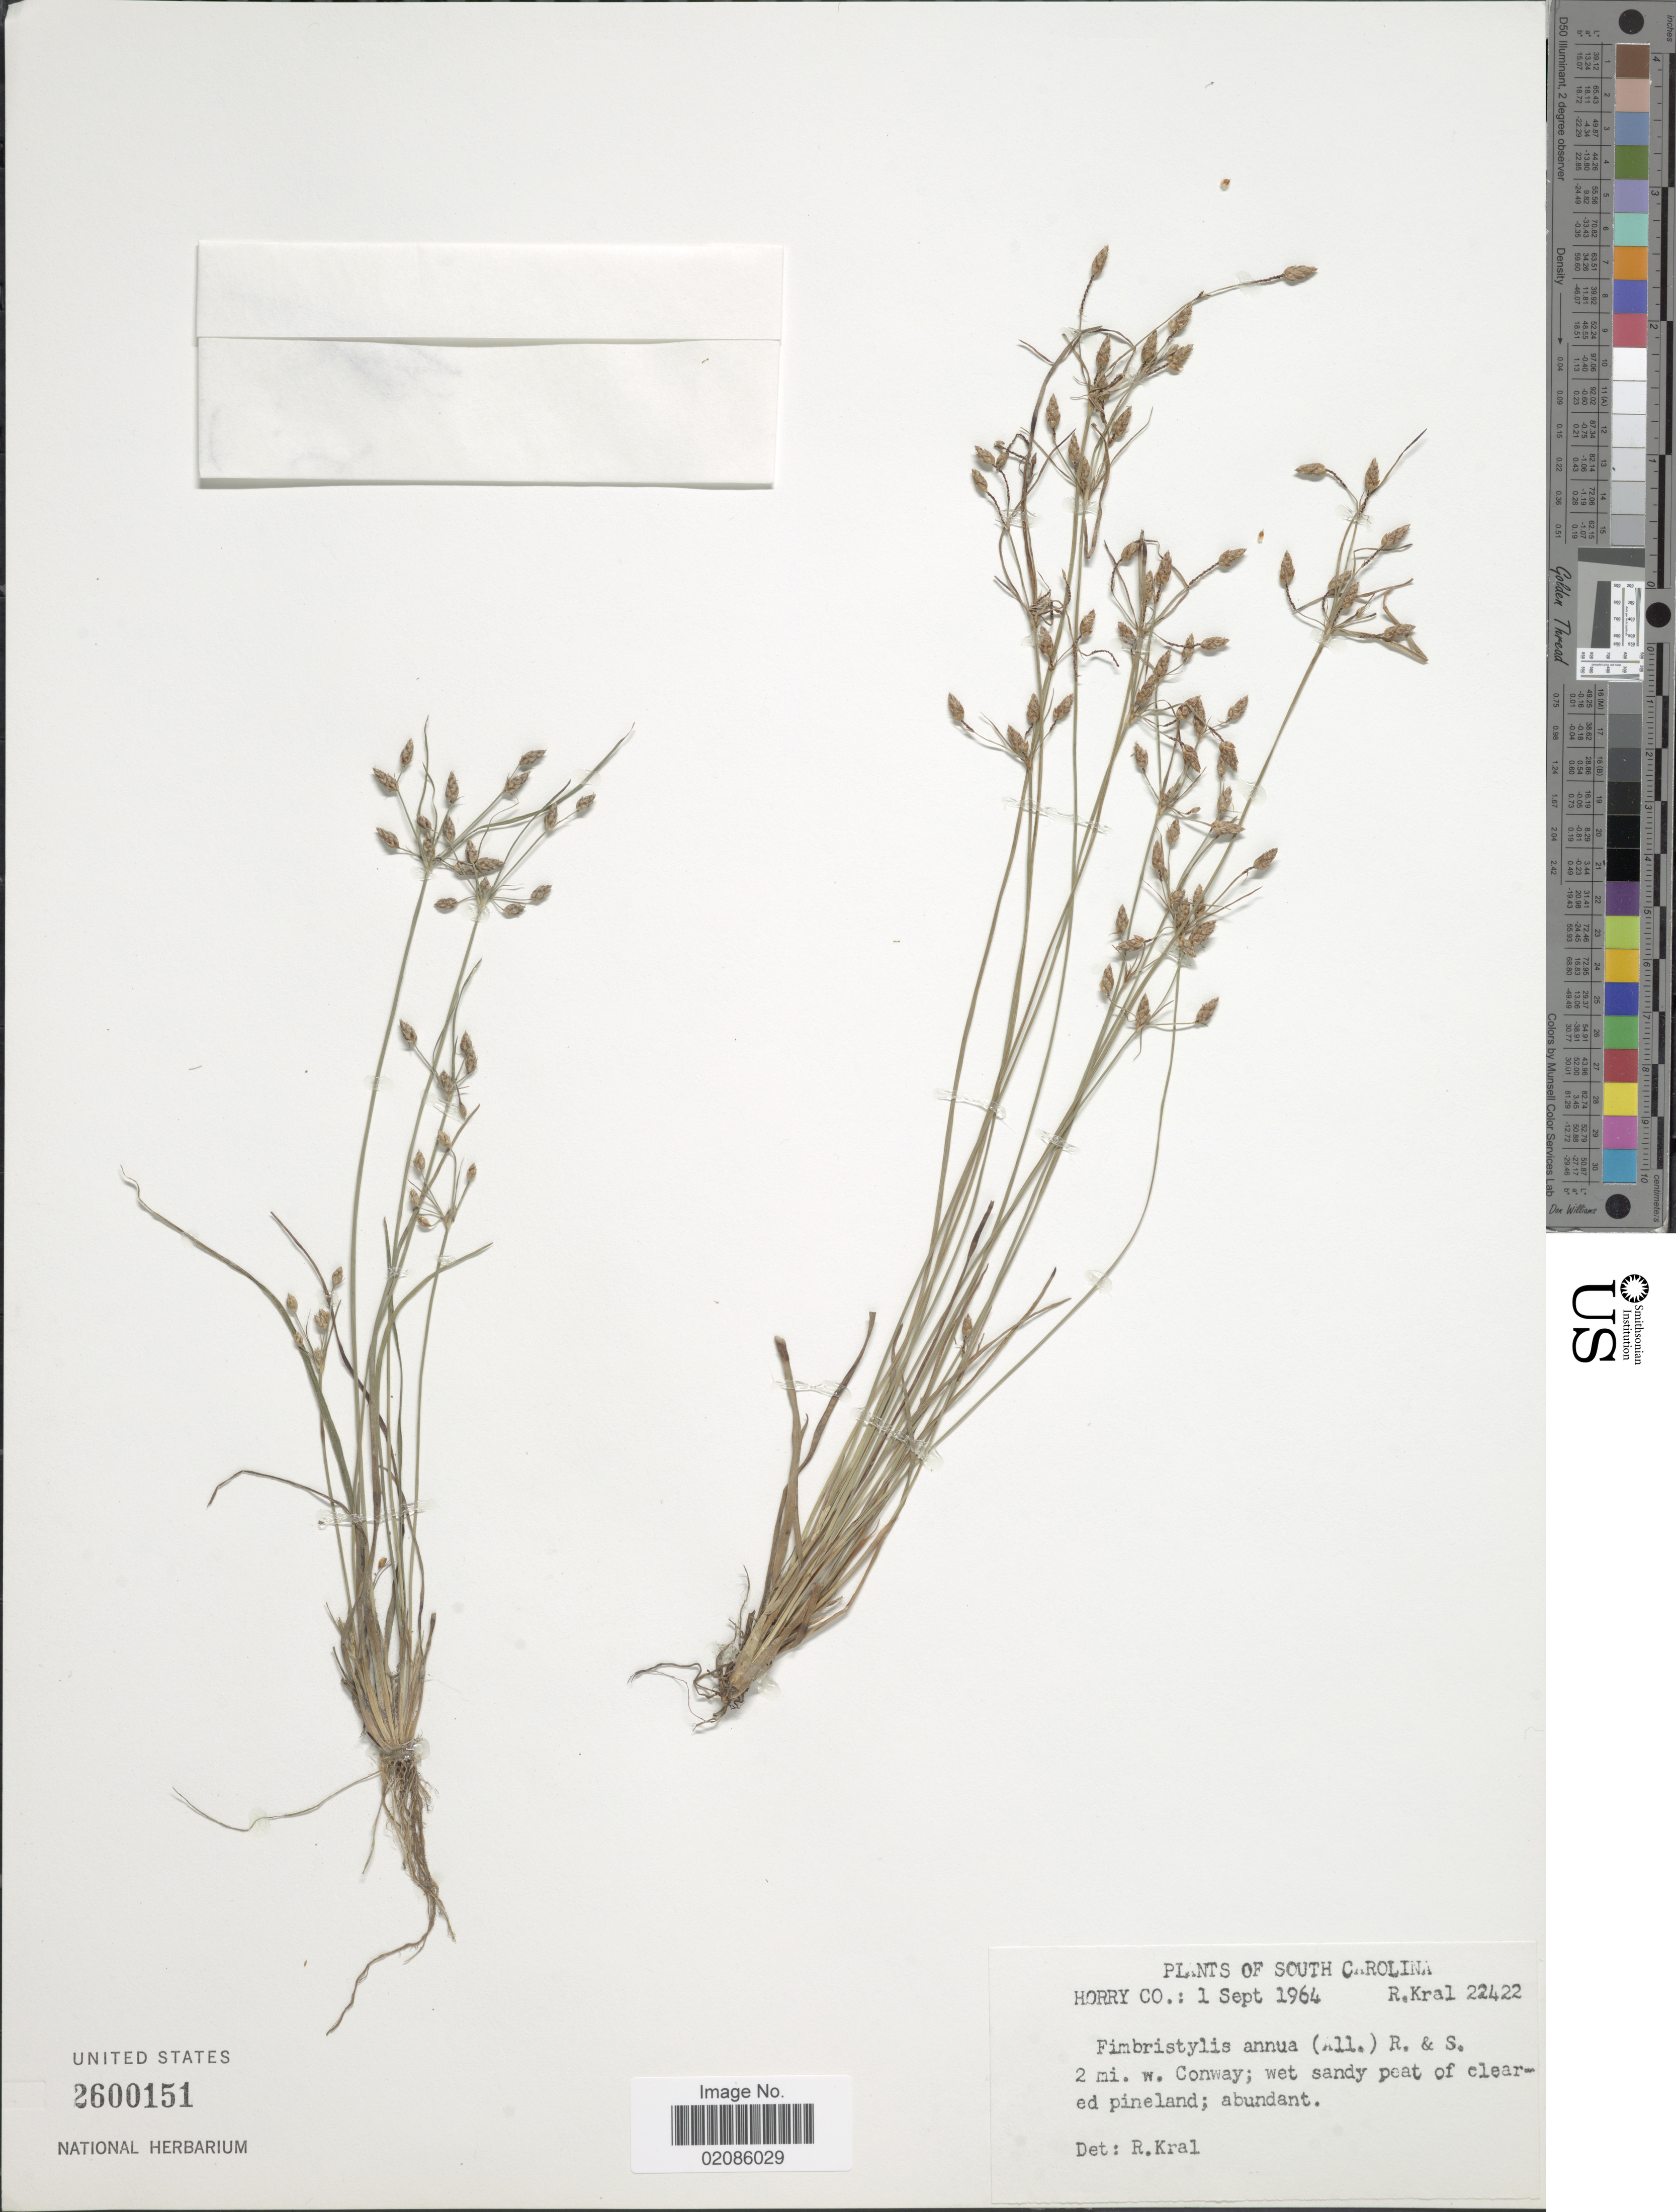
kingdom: Plantae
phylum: Tracheophyta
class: Liliopsida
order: Poales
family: Cyperaceae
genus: Fimbristylis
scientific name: Fimbristylis annua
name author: (All.) Roem. & Schult.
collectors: R. Kral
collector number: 22422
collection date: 1964-09-01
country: United States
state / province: South Carolina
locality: Horry Co. 2 mi. w. Conway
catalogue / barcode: US 2600151